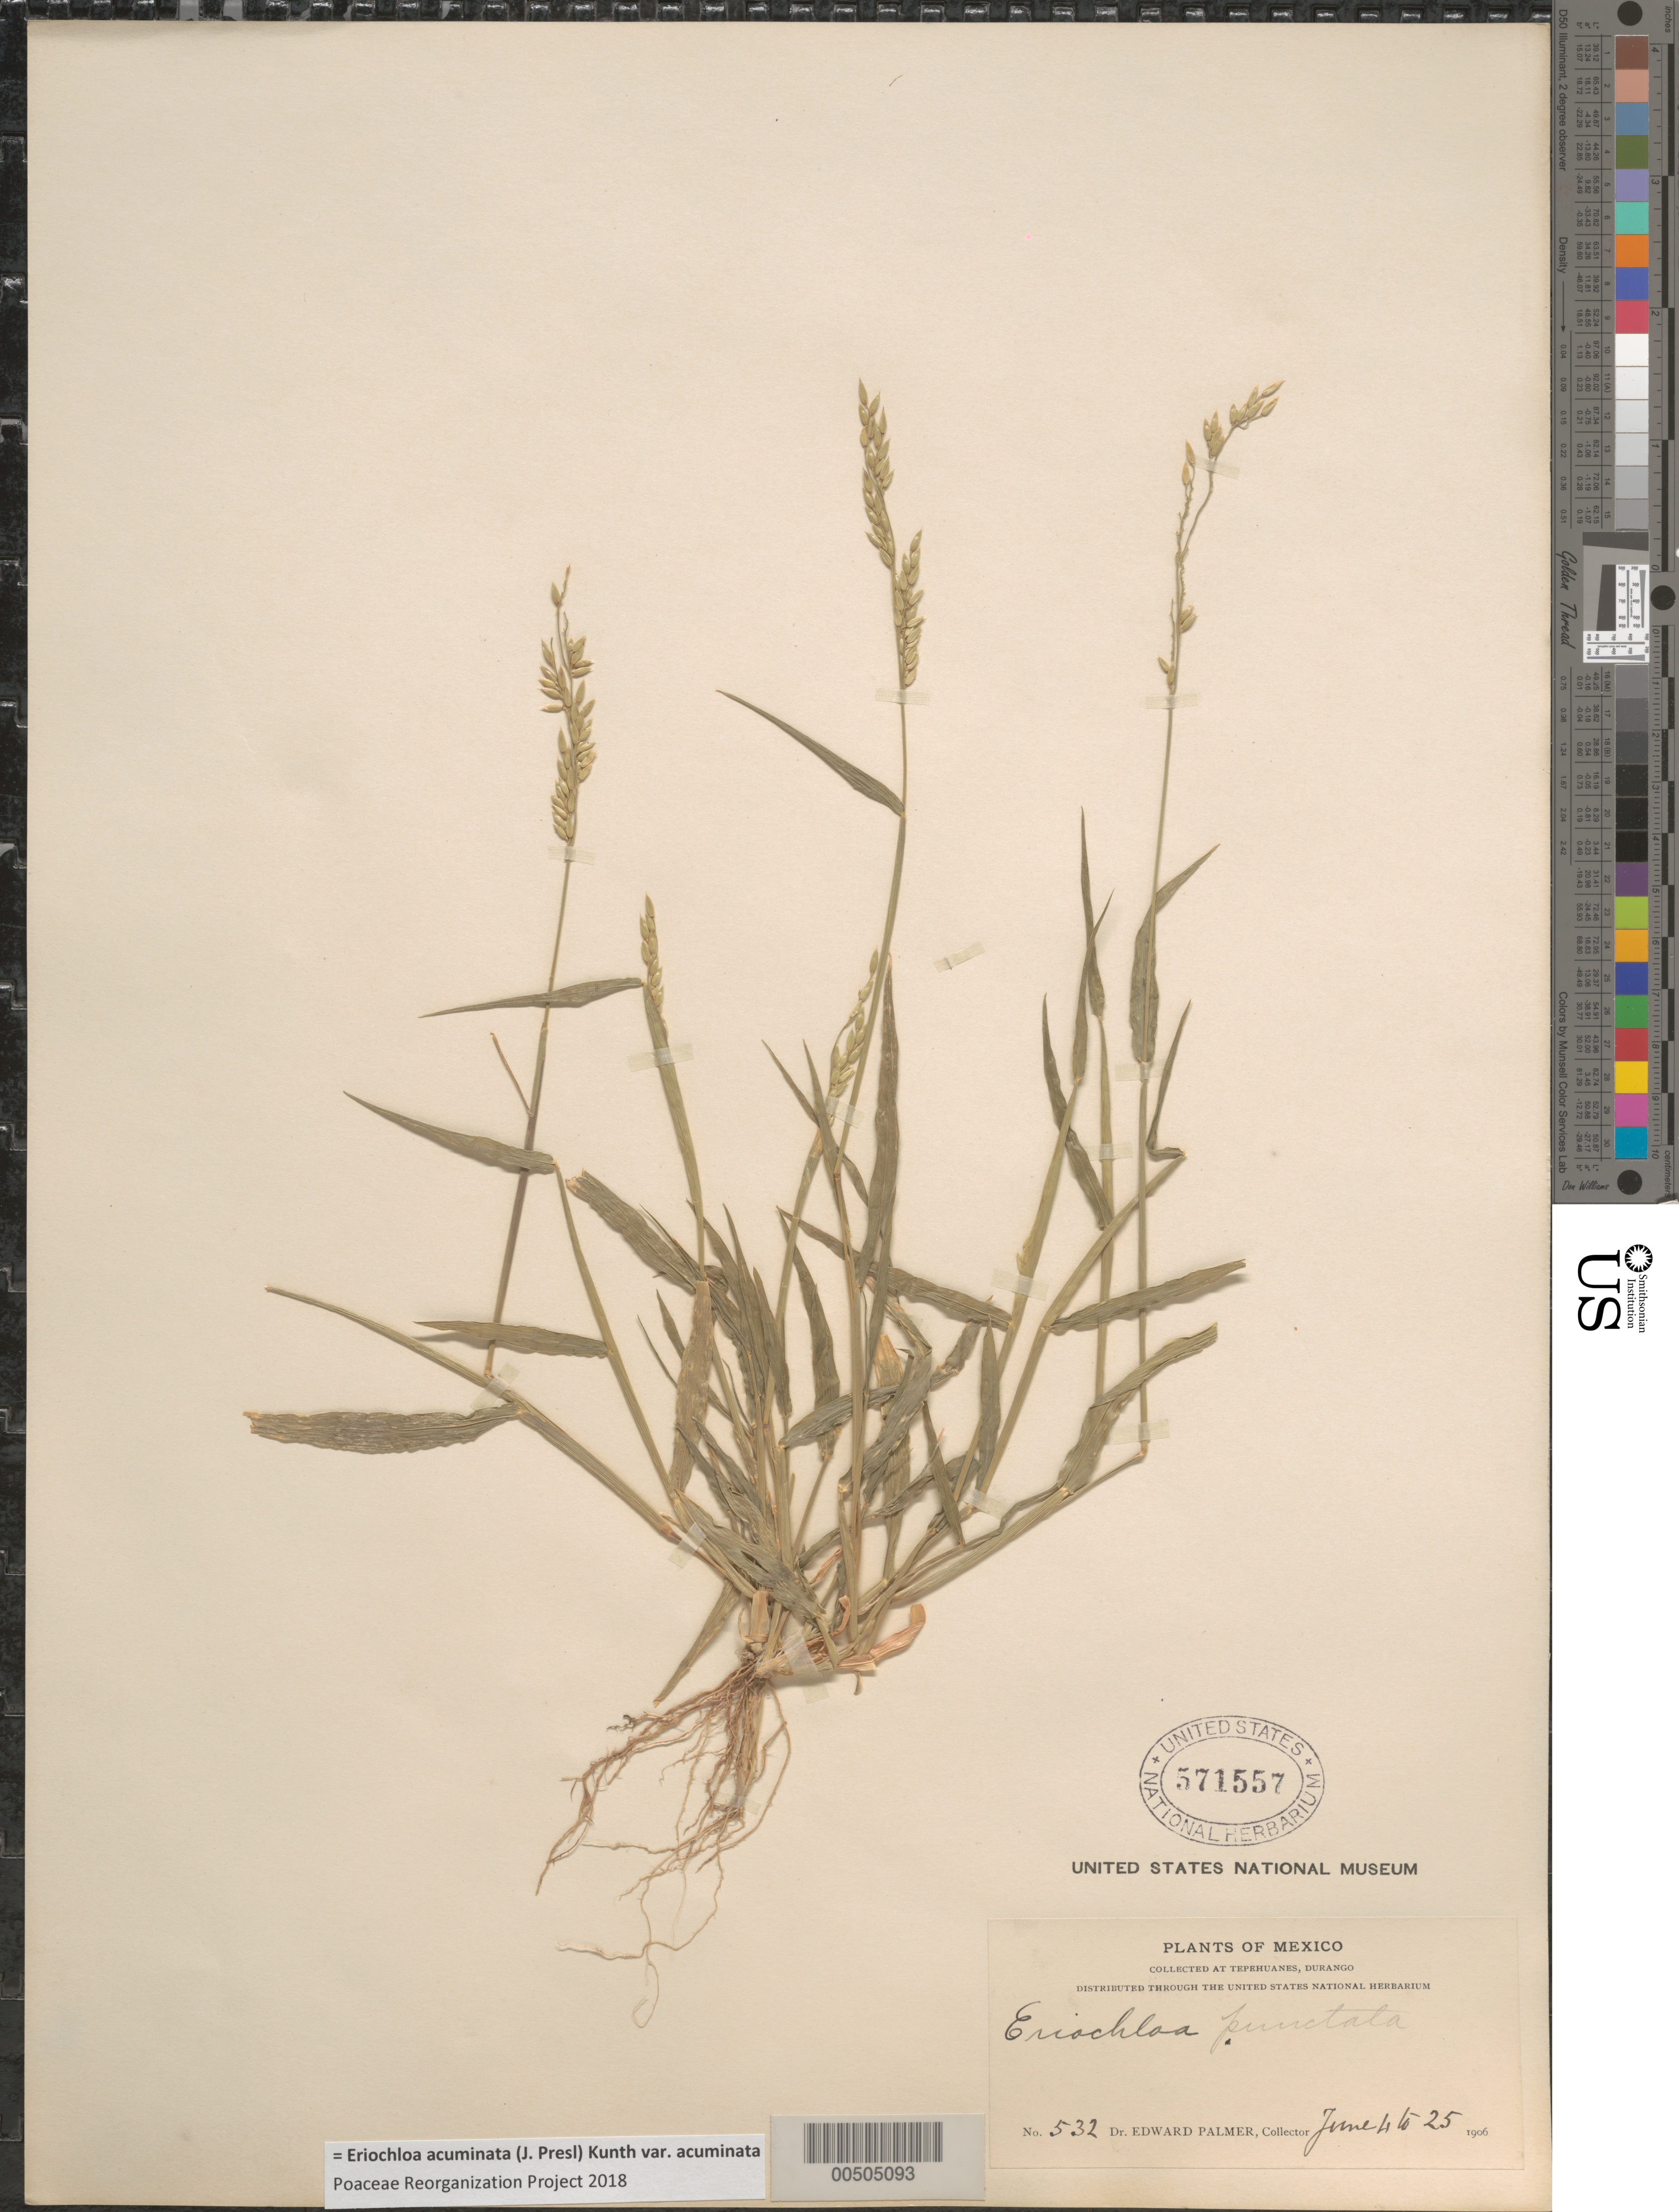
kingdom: Plantae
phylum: Tracheophyta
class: Liliopsida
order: Poales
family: Poaceae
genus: Eriochloa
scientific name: Eriochloa acuminata var. acuminata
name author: (J. Presl) Kunth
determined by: Poaceae Reorganization Project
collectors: E. Palmer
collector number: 532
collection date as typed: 4 Jun 1906 to 25 Jun 1906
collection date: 1906-06-04/1906-06-25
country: Mexico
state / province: Durango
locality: Tepehuanes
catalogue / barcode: US 571557